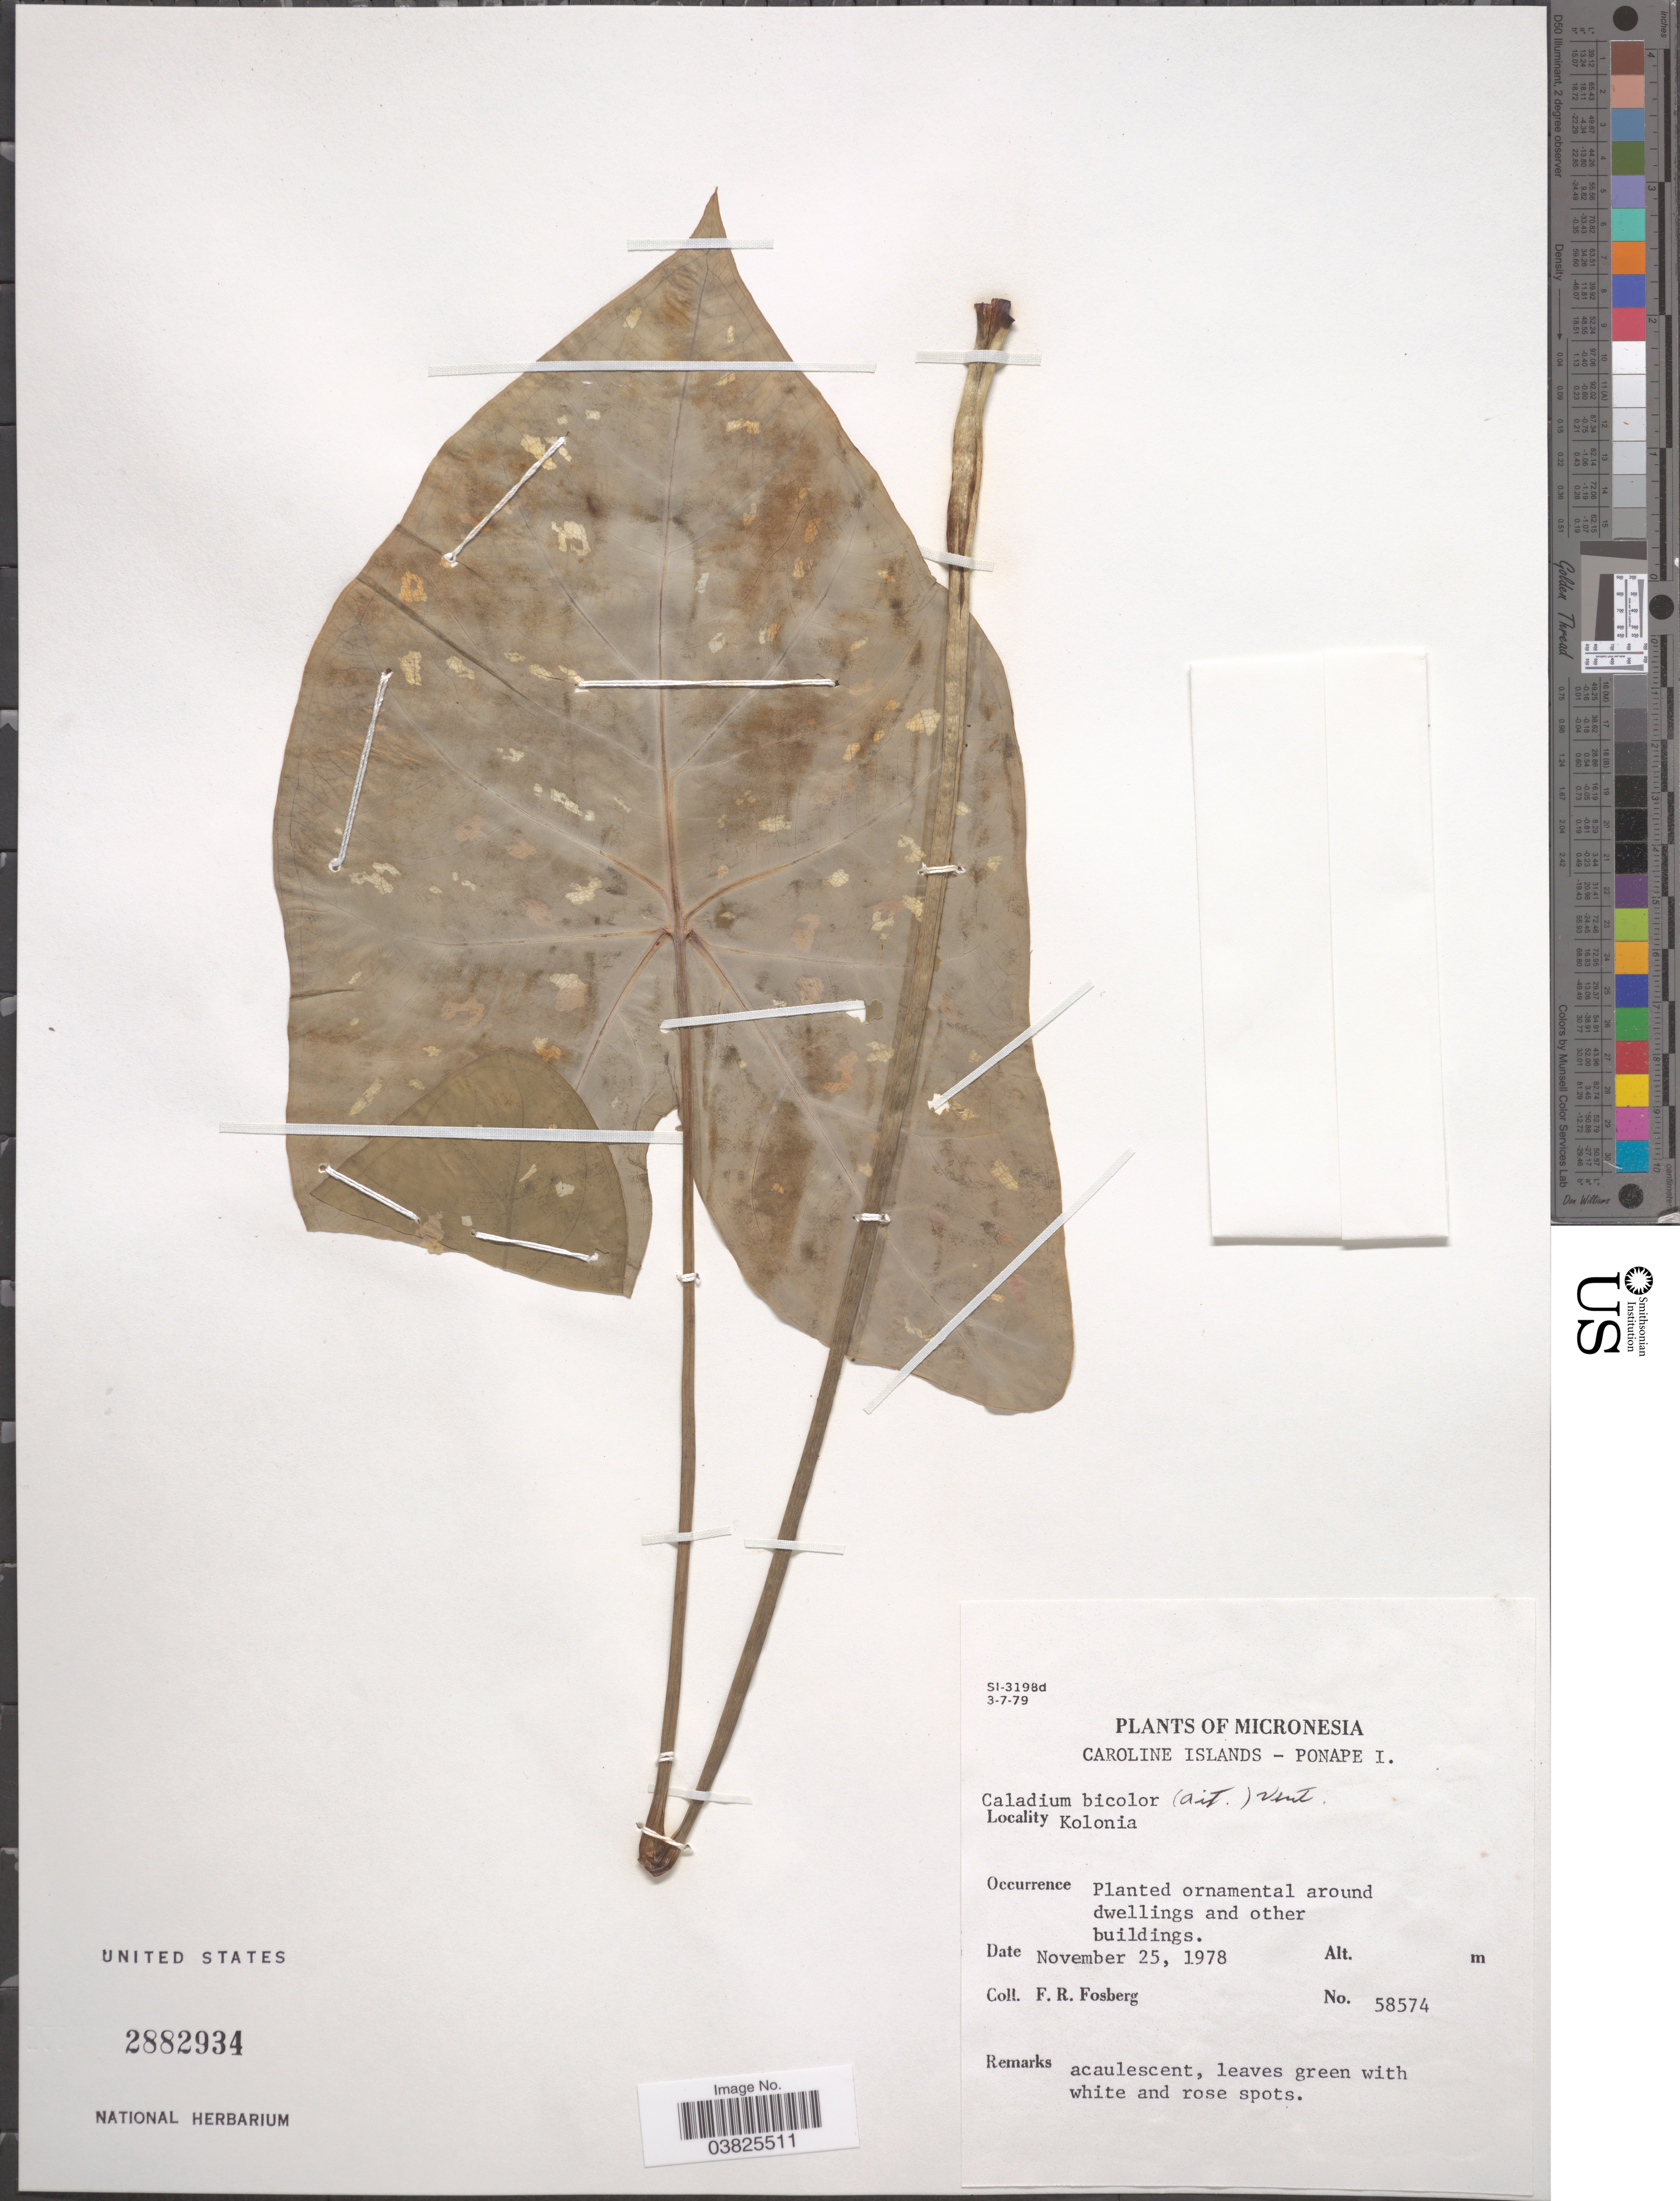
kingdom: Plantae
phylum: Tracheophyta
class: Liliopsida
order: Alismatales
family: Araceae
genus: Caladium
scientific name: Caladium bicolor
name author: (Aiton) Vent.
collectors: F. R. Fosberg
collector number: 58574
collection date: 1978-11-25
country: Micronesia, Federated States of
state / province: Pohnpei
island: Pohnpei [Ponape]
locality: Caroline Islands - Ponape I. Kolonia. Around dwellings and other buildings.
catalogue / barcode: US 2882934